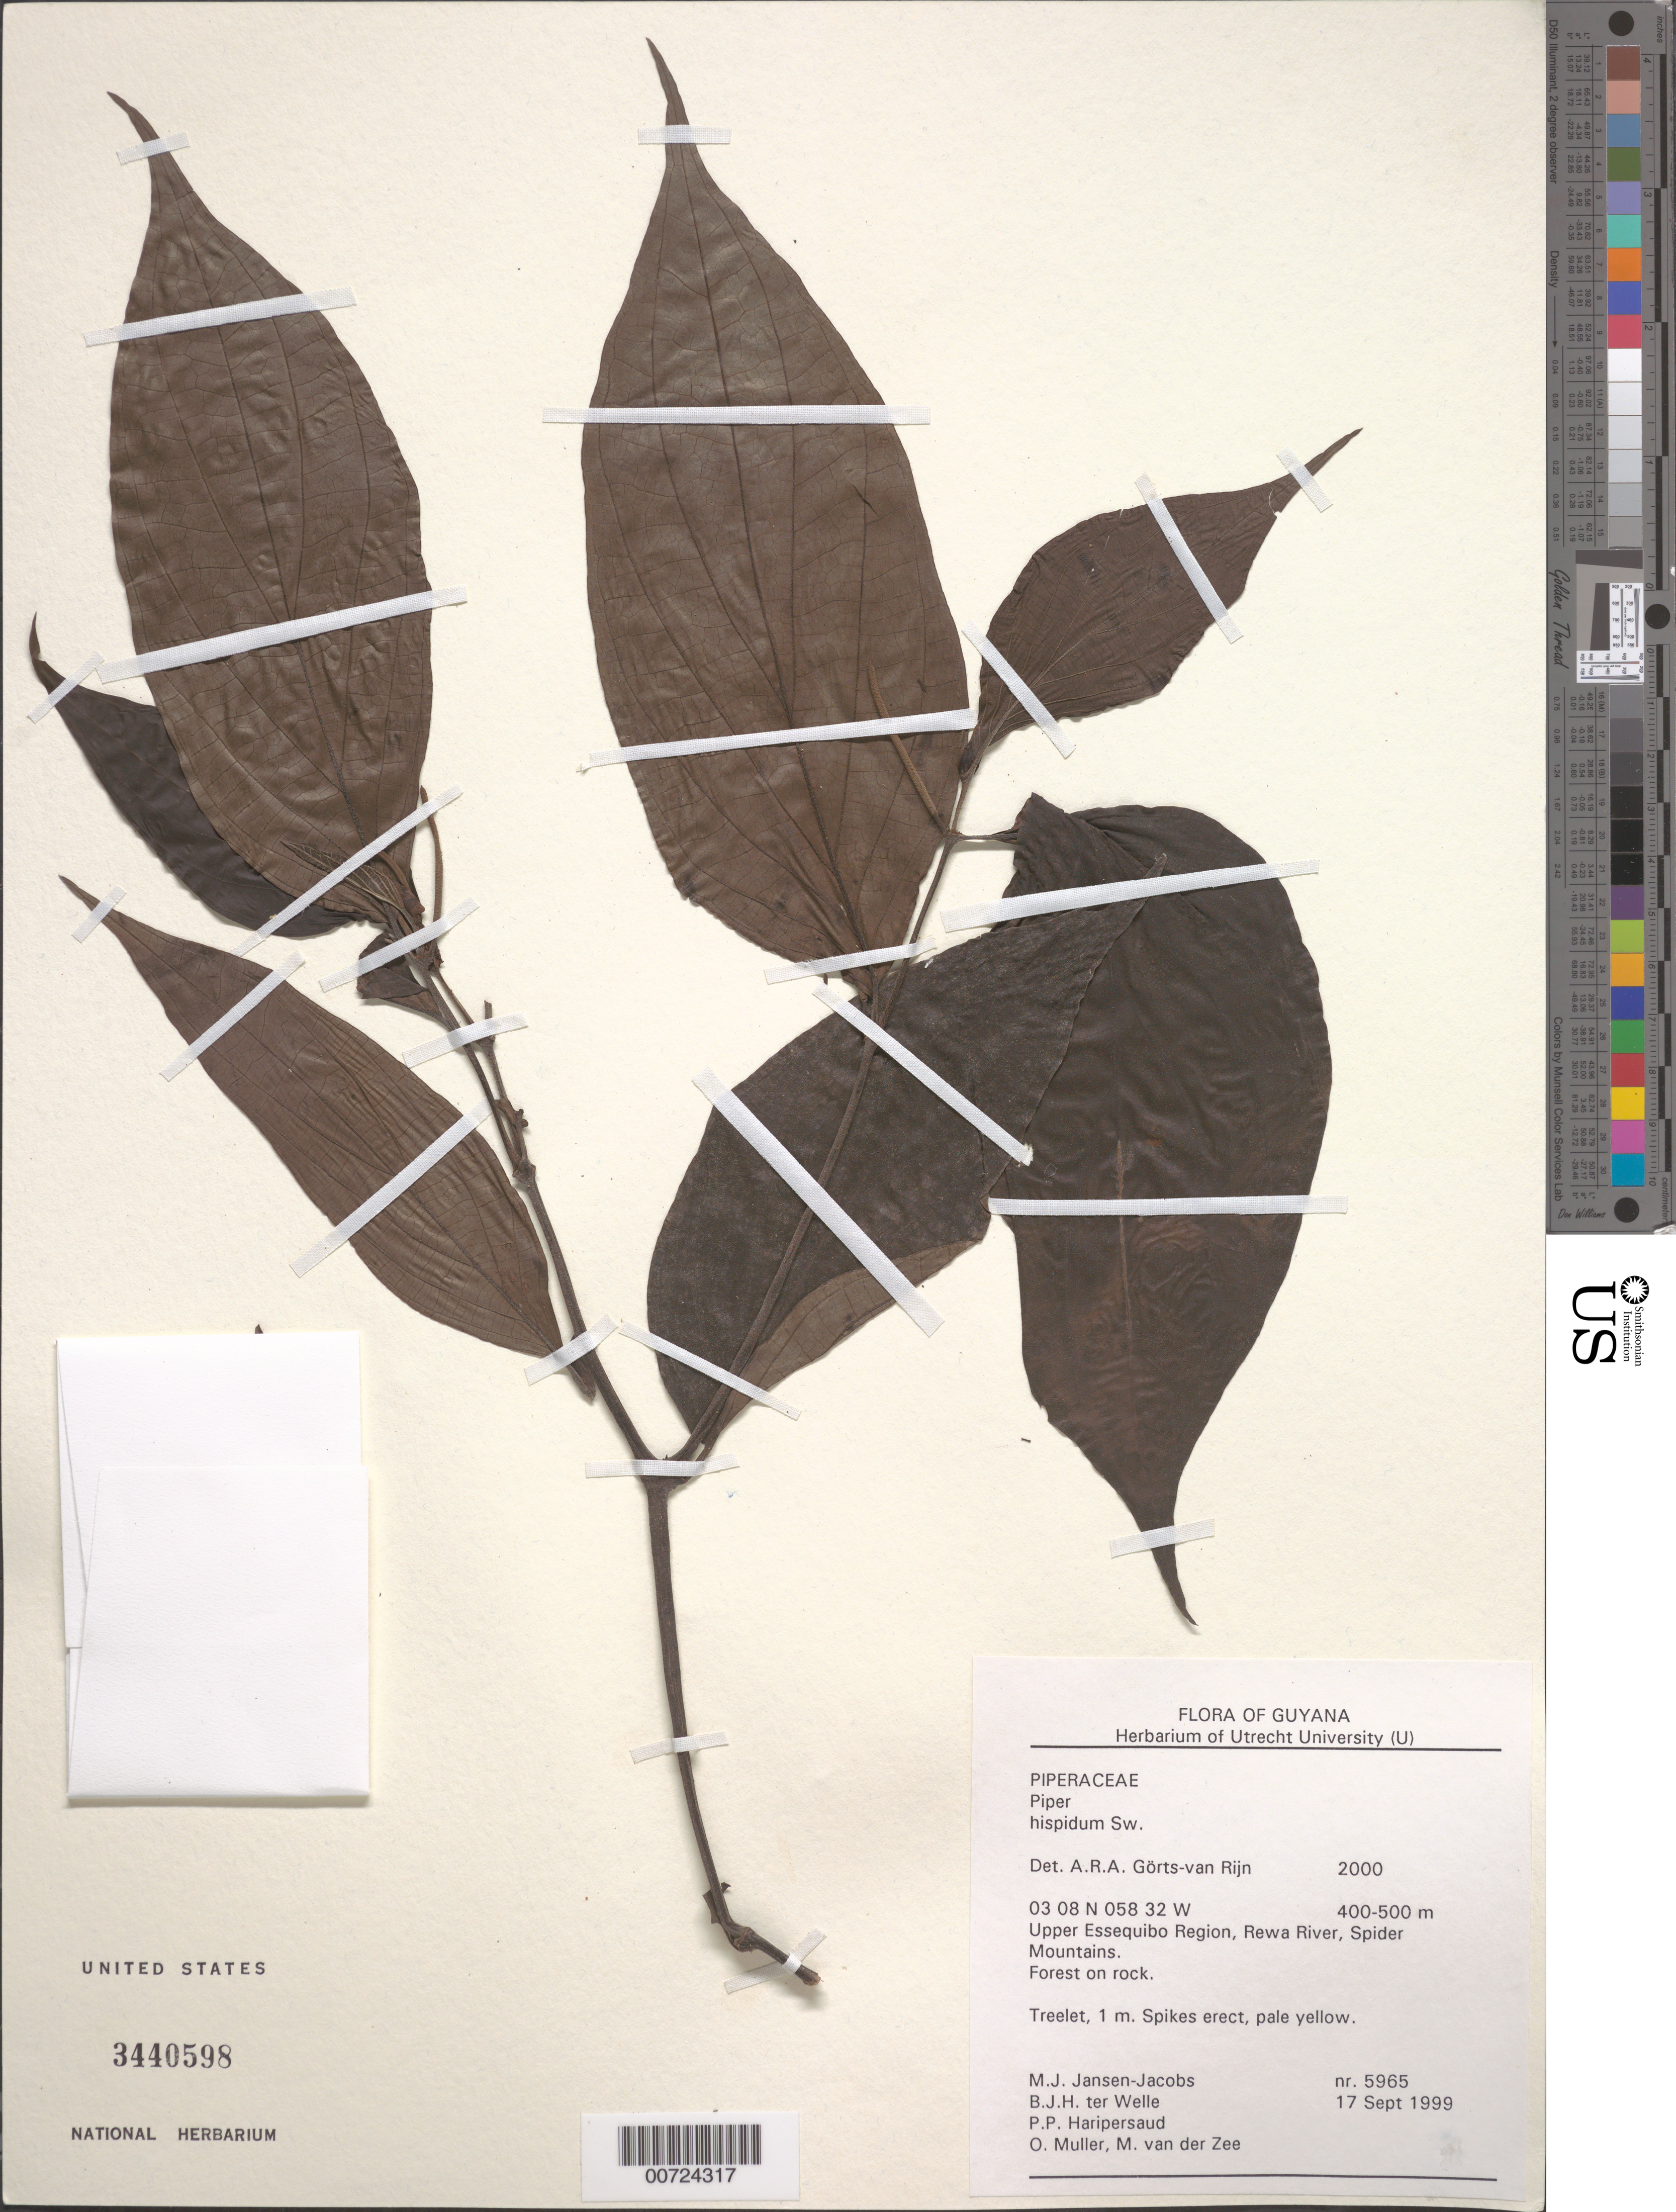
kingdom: Plantae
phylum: Tracheophyta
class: Magnoliopsida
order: Piperales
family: Piperaceae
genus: Piper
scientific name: Piper hispidum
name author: Sw.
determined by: Görts-van Rijn, A. R. A.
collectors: M. J. Jansen-Jacobs, B. Welle, P. Haripersaud, O. Muller & M. van der Zee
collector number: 5965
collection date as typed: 17-Sep-99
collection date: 1999-09-17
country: Guyana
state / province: U. Takutu-U. Essequibo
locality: Rewa River, Spider Mts., Upper Essequibo Region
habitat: Forest on rock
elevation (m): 400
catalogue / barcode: US 3440598